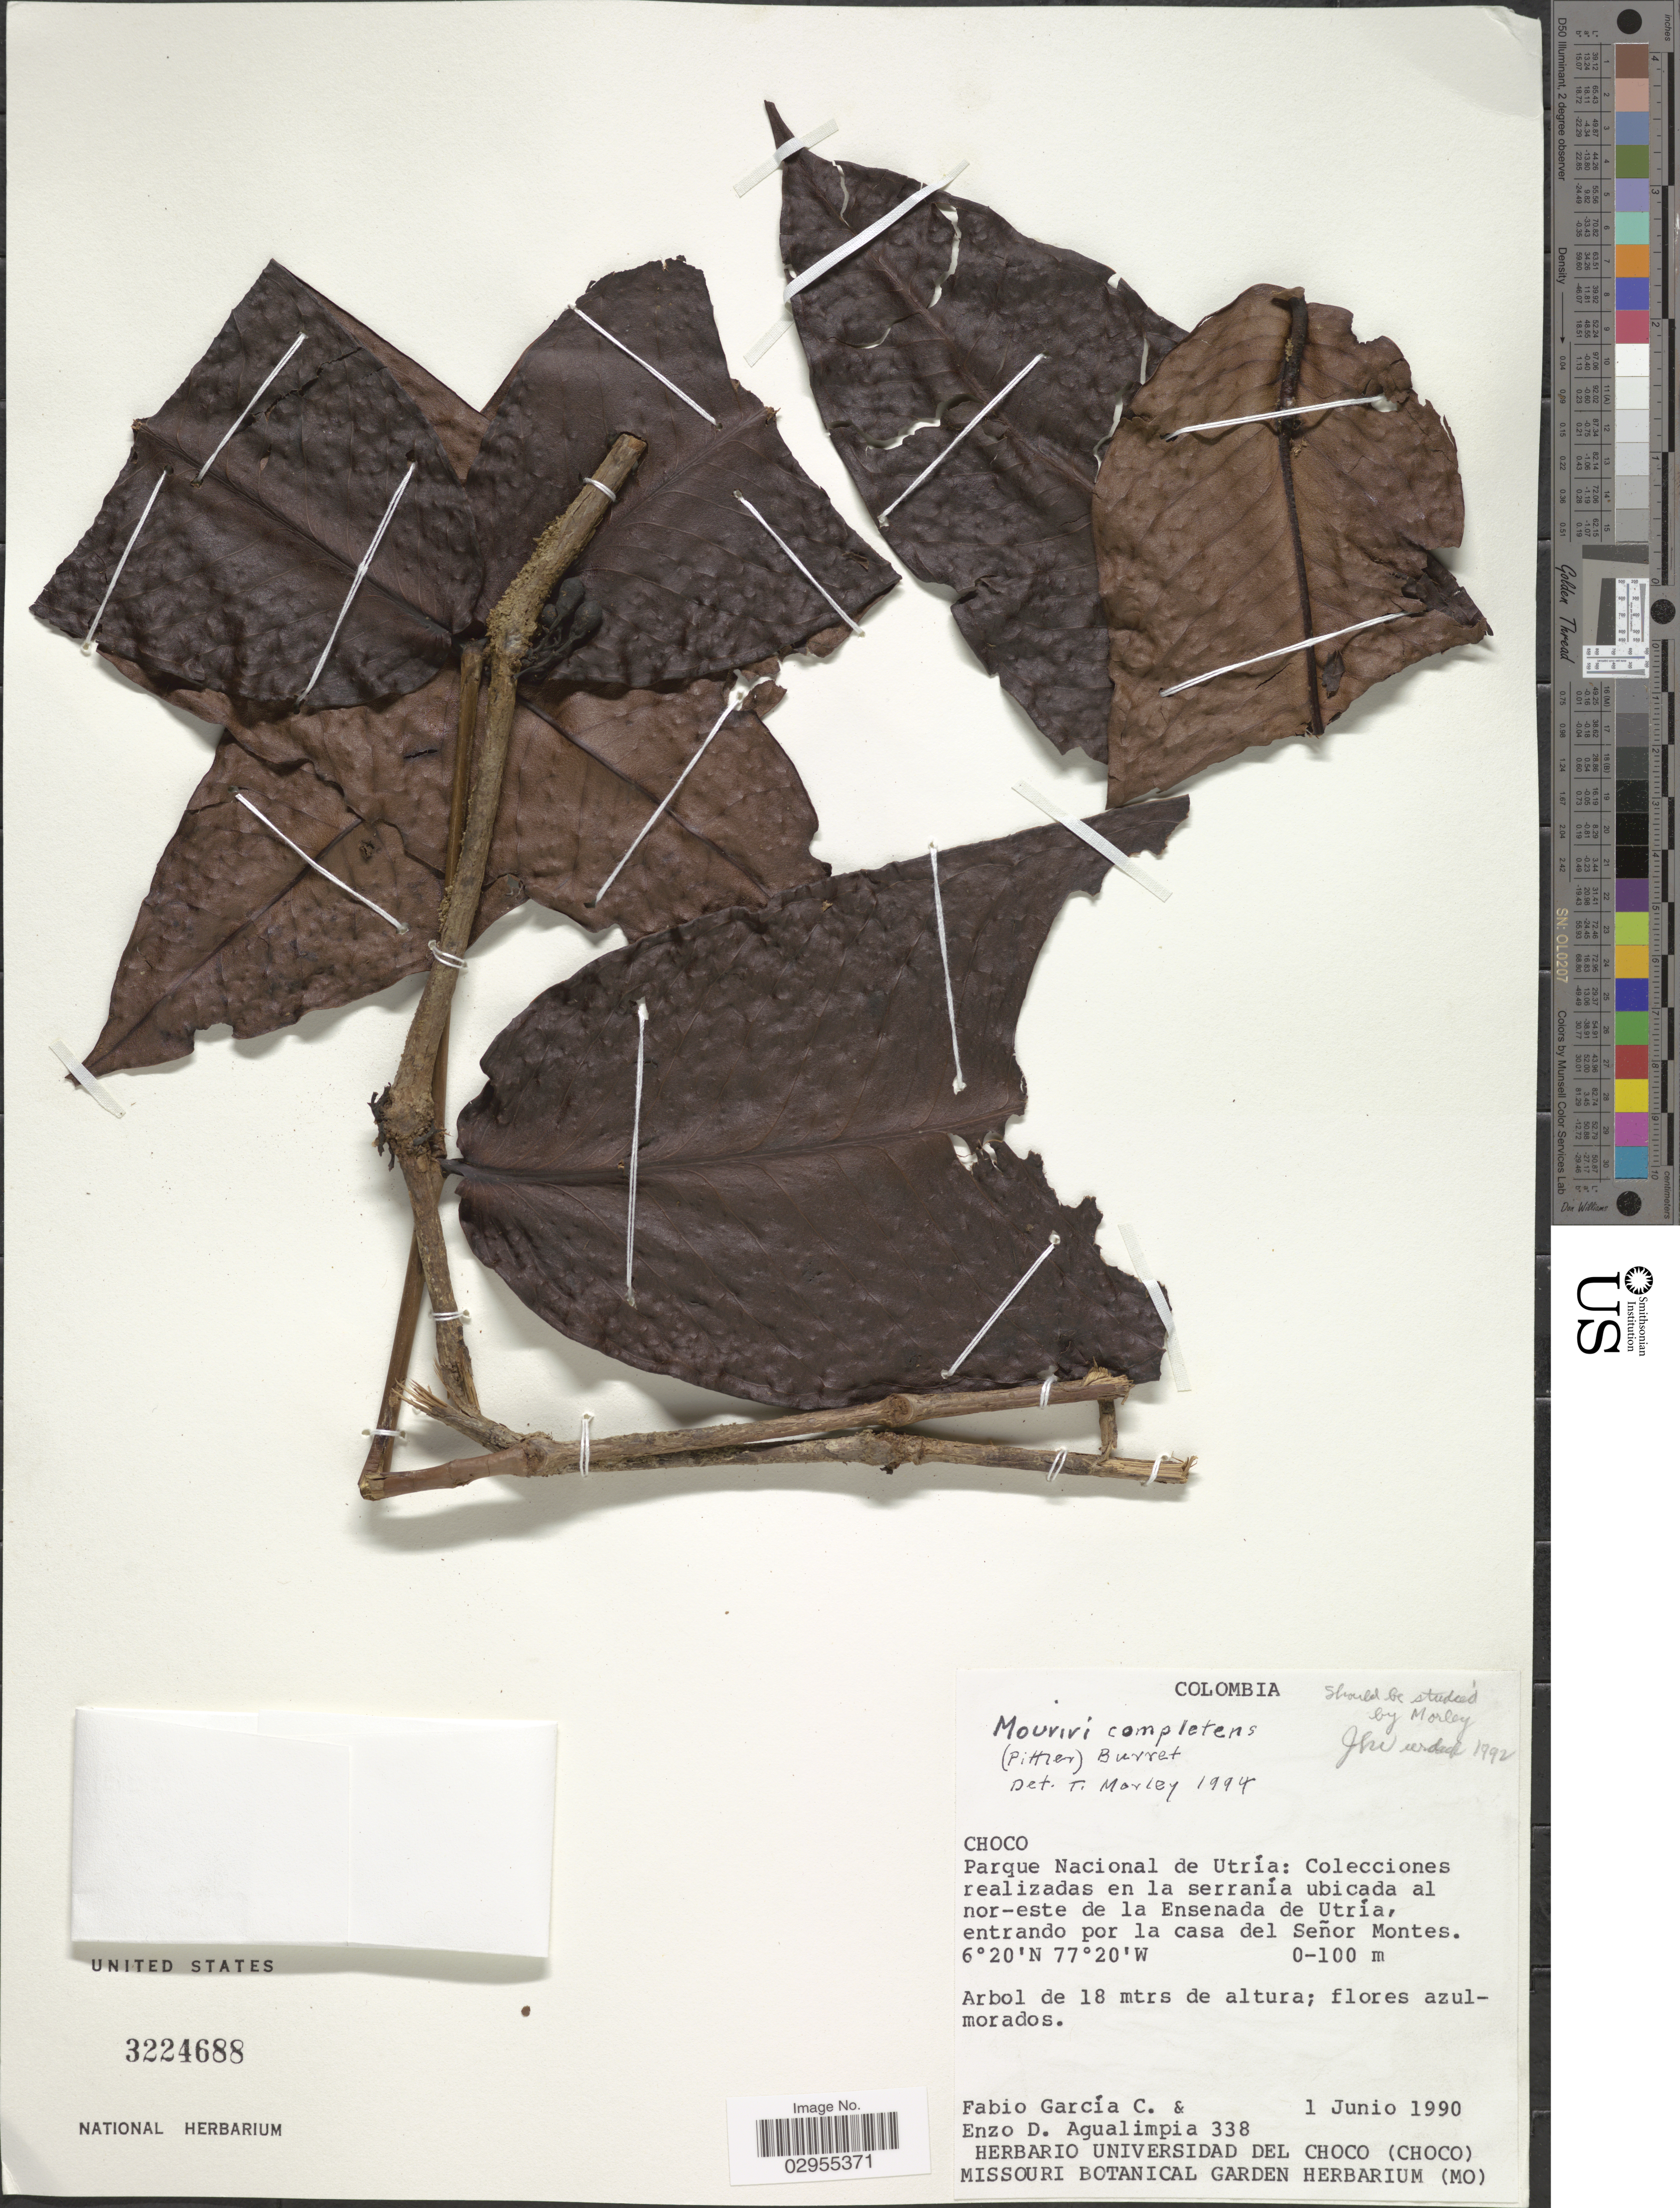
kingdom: Plantae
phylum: Tracheophyta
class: Magnoliopsida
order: Myrtales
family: Melastomataceae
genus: Mouriria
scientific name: Mouriria completens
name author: Burret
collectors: F. García C. & E. D. Agualimpia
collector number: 338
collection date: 1990-06-01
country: Colombia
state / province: Chocó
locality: Parque Nacional de Utría: Collecciones realizadas en la serranía ubicada al nor-este de la Ensenada de Utría, entrando por la casa del Señor Montes.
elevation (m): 0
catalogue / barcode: US 3224688